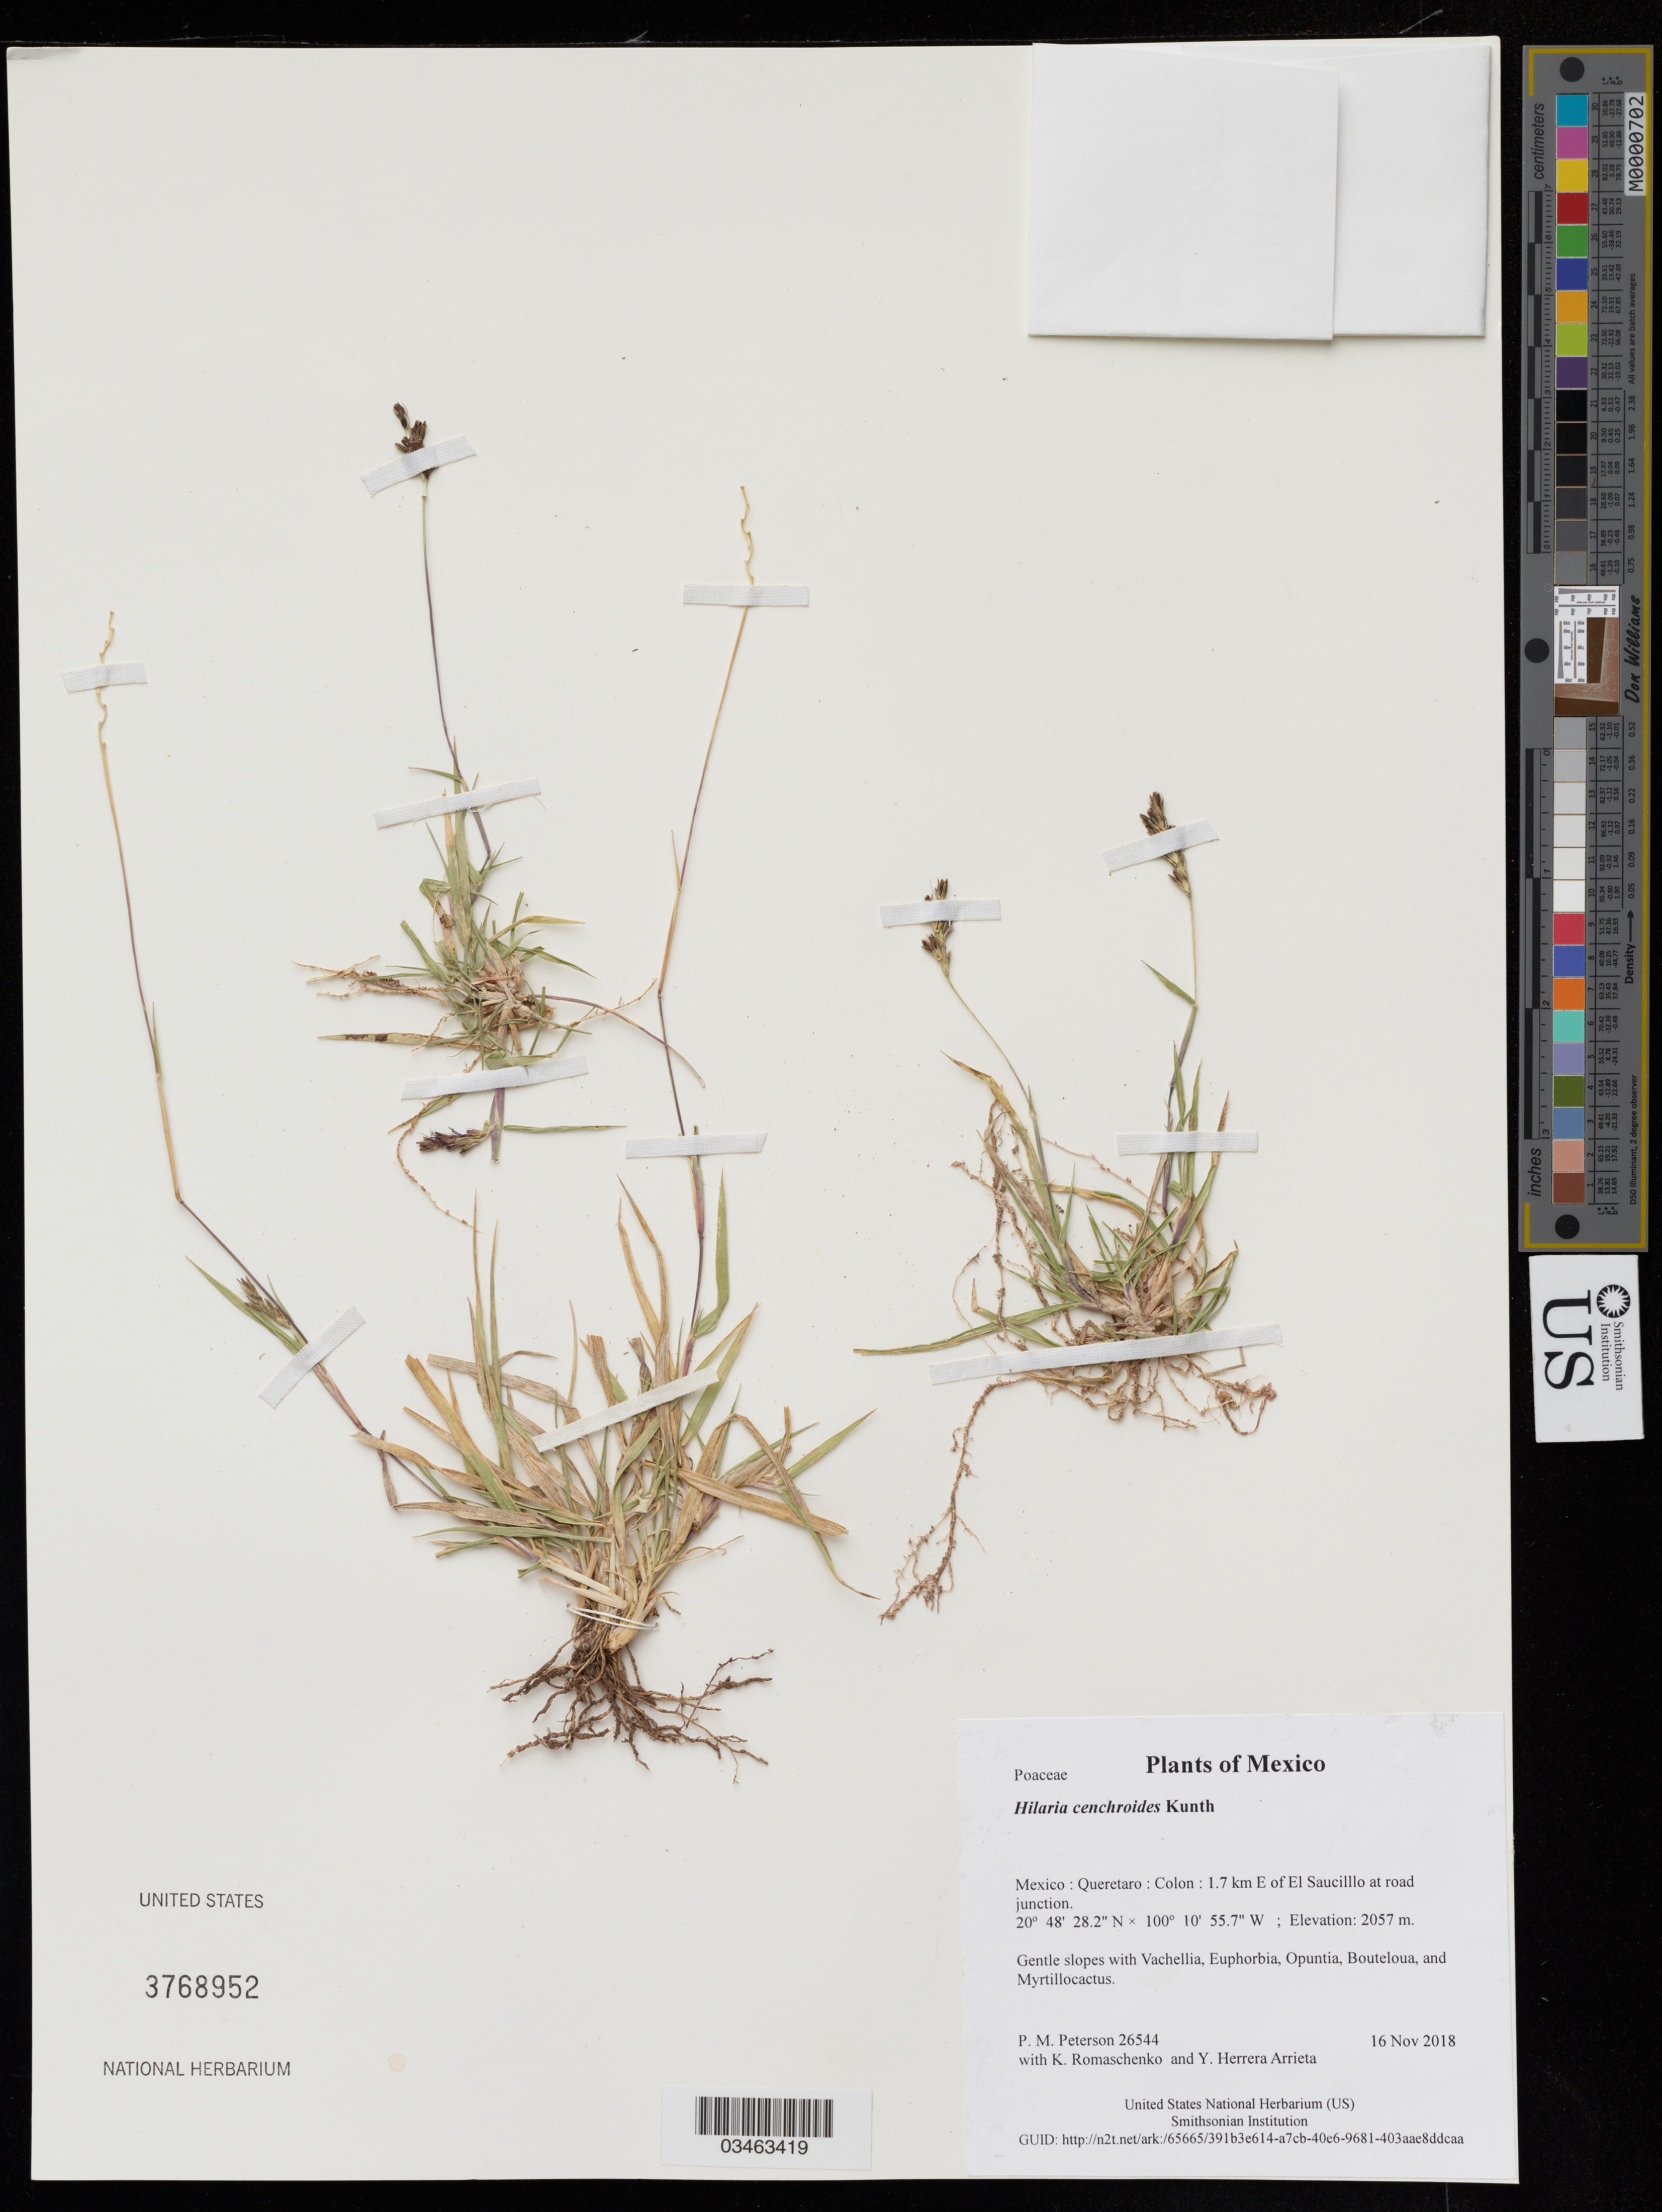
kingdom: Plantae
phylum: Tracheophyta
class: Liliopsida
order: Poales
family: Poaceae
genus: Hilaria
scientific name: Hilaria cenchroides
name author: Kunth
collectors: P. M. Peterson, K. Romaschenko & Y. Herrera Arrieta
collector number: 26544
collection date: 2018-11-16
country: Mexico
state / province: Queretaro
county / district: Colon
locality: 1.7 km E of El Saucilllo at road junction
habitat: Gentle slopes with Vachellia, Euphorbia, Opuntia, Bouteloua, and Myrtillocactus.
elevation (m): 2057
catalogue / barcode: US 3768952